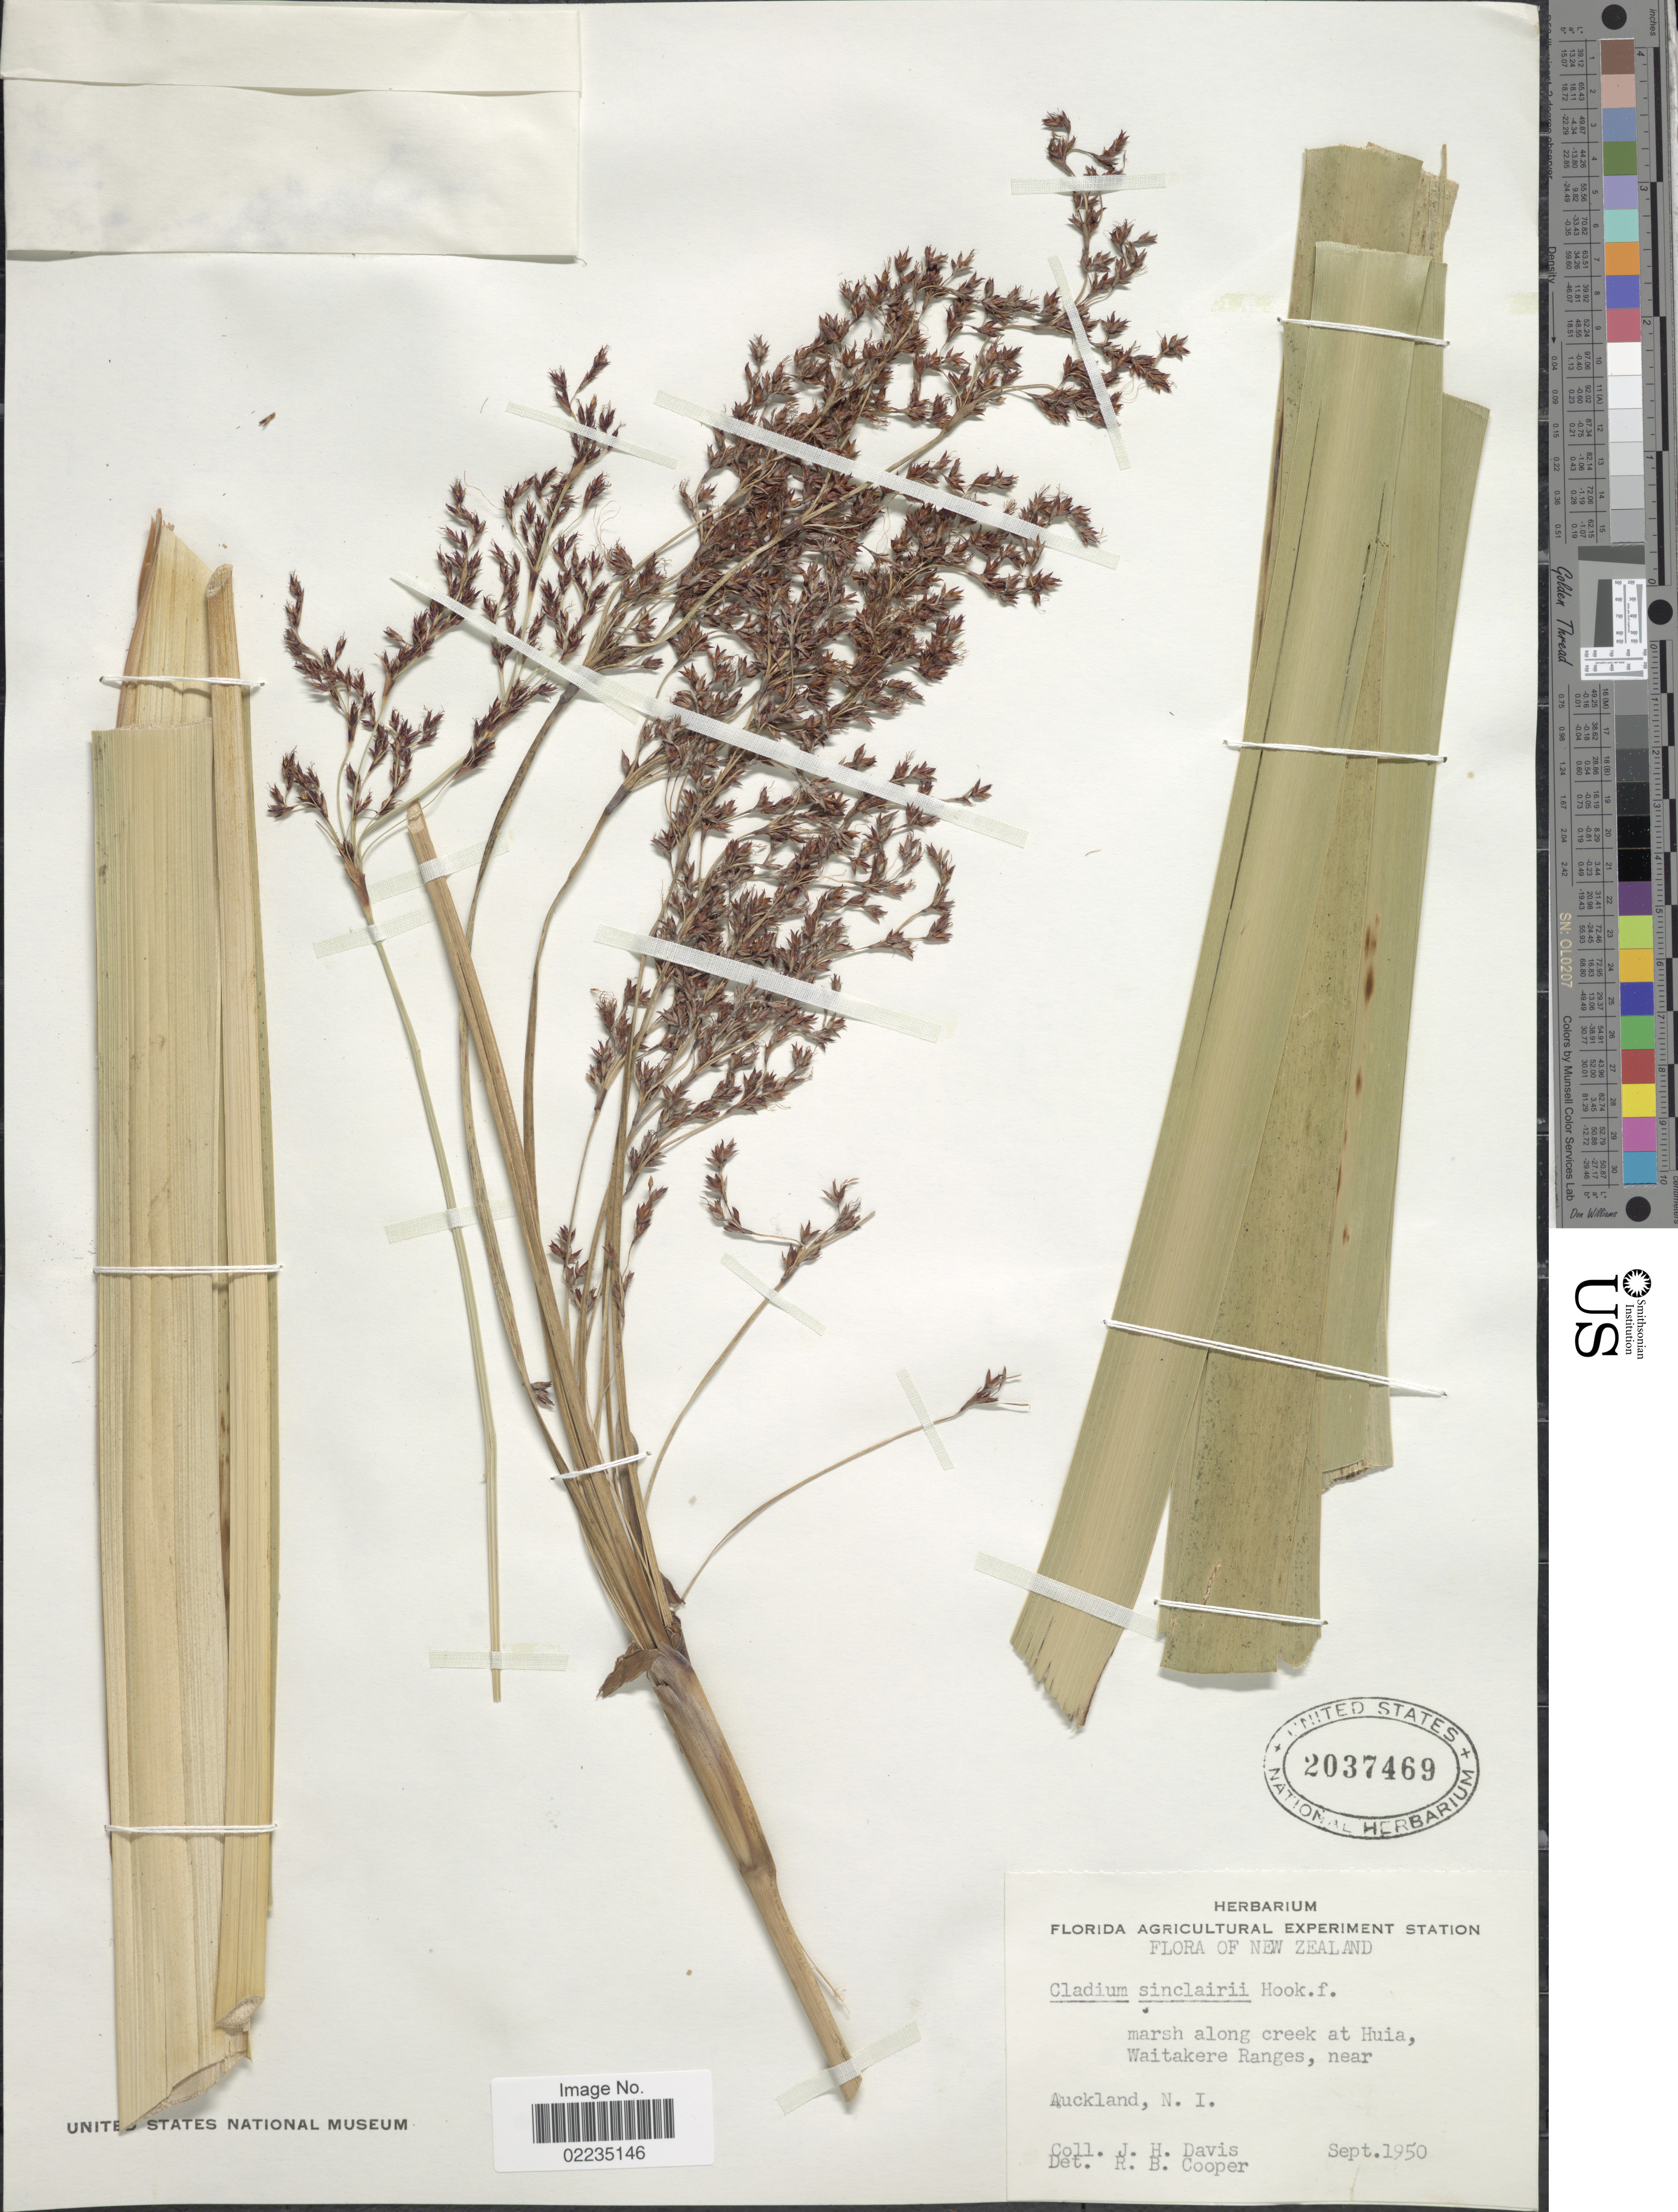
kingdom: Plantae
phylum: Tracheophyta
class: Liliopsida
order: Poales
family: Cyperaceae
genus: Machaerina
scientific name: Machaerina sinclairii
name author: (Hook. f.) T. Koyama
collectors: J. Davis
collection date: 1950-09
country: New Zealand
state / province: Auckland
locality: Marsh along creek at Huia, Waitakere Ranges, near Auckland, N. I.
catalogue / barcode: US 2037469